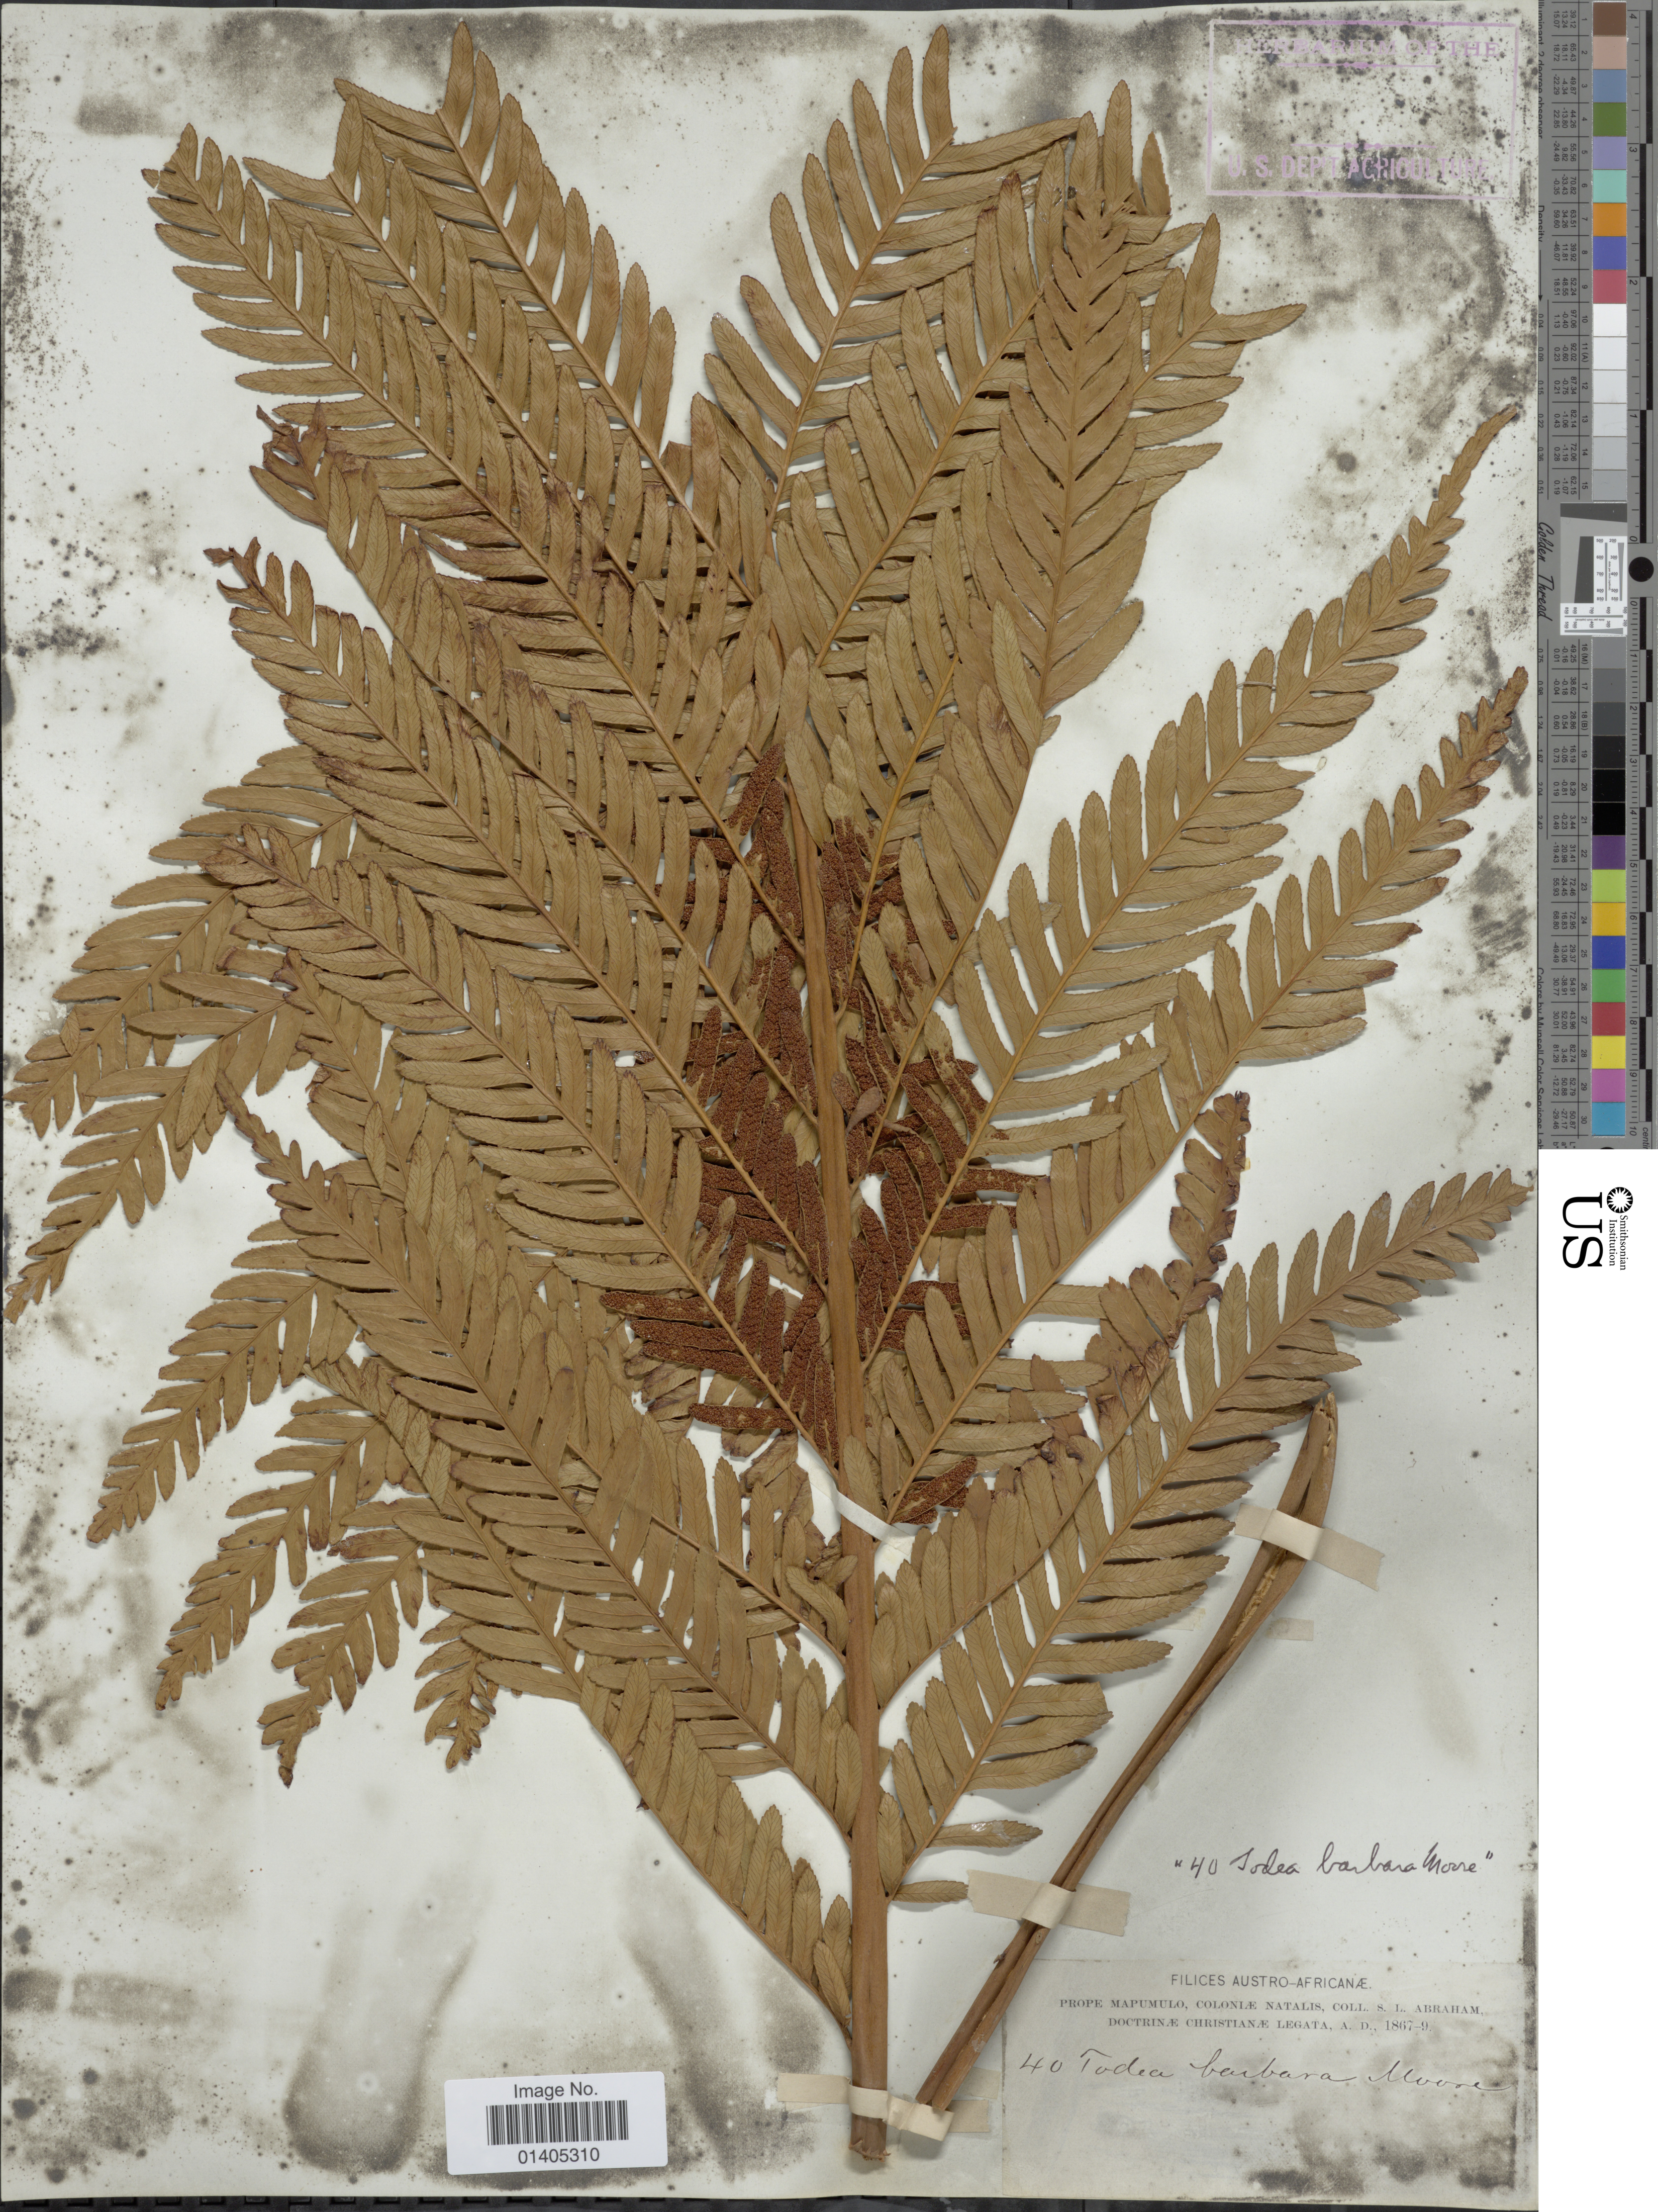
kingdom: Plantae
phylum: Tracheophyta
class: Polypodiopsida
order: Osmundales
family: Osmundaceae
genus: Todea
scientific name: Todea barbara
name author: T. Moore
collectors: S. Abraham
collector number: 40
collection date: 1867/1869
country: South Africa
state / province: KwaZulu-Natal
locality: Prope Mapumulo, Coloniæ Natalis